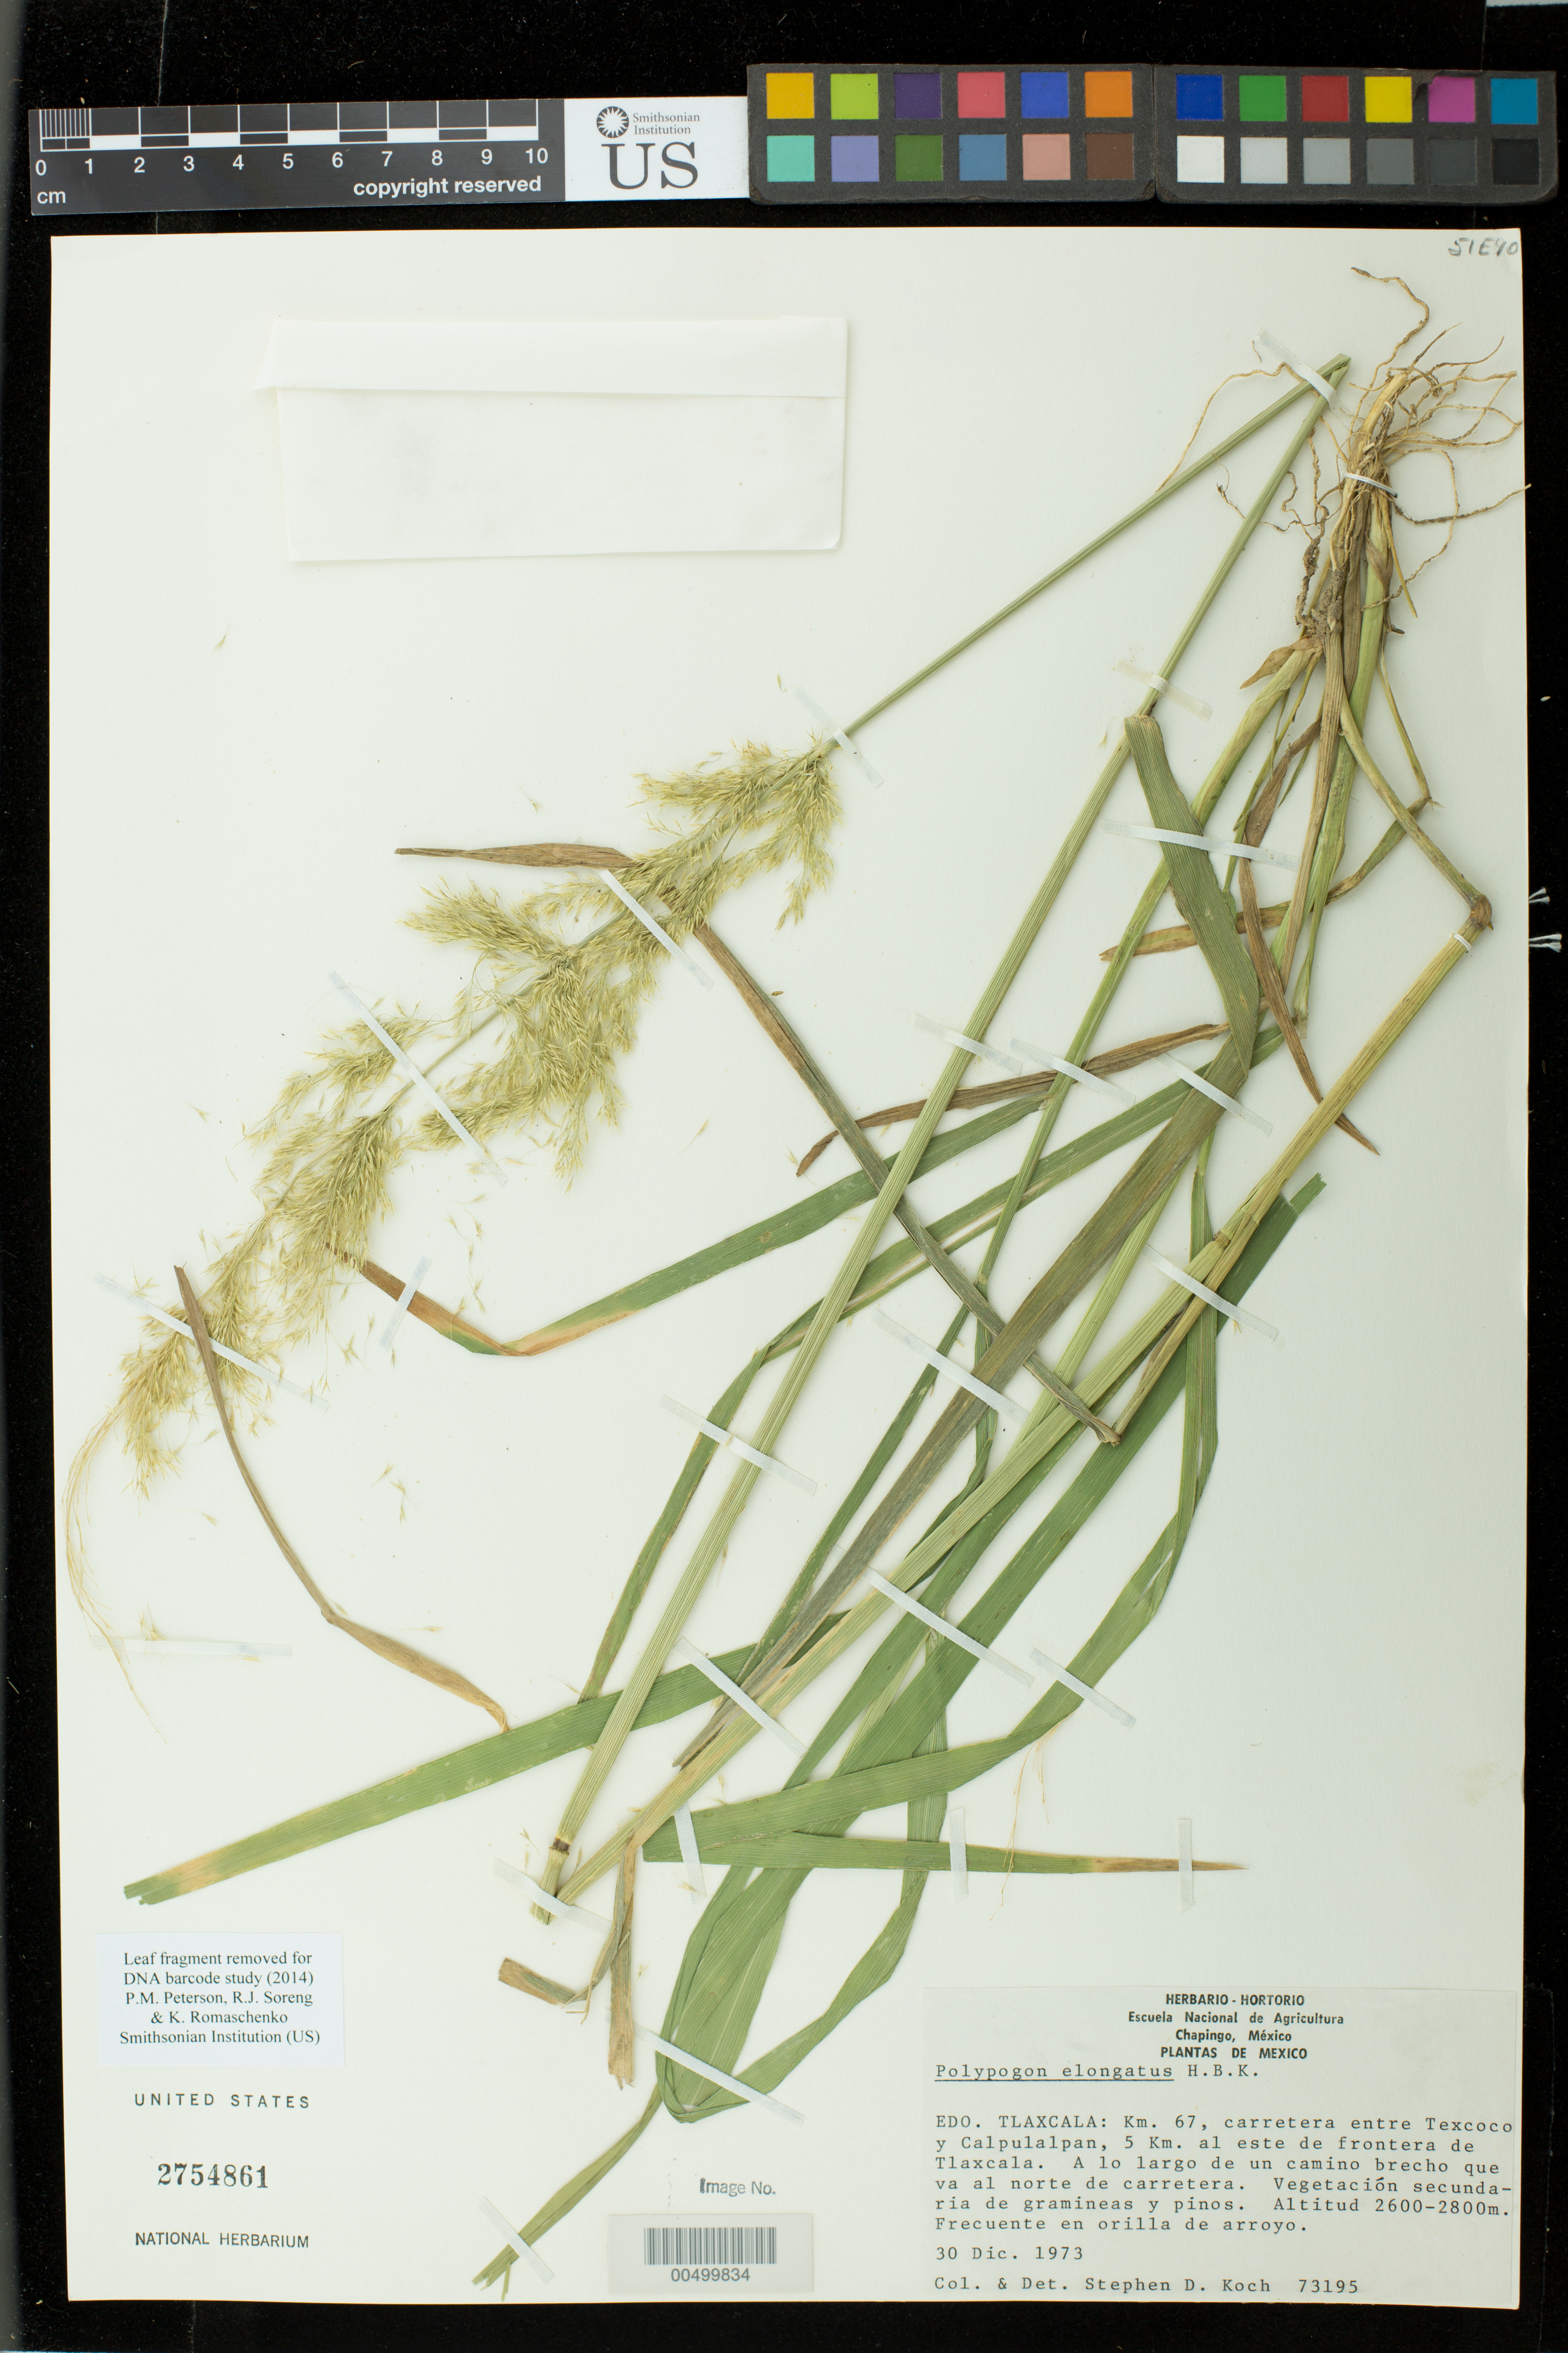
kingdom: Plantae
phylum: Tracheophyta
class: Liliopsida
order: Poales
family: Poaceae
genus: Polypogon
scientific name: Polypogon elongatus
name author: Kunth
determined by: Koch, S. D.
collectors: S. D. Koch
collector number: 73195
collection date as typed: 30 Dec 1973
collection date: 1973-12-30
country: Mexico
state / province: Tlaxcala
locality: Km 67, hwy between Texcoco & Calpulalpan, 5 km E of the border of Tlaxcala, along a brecho rd that goes N of the hwy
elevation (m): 2600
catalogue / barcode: US 2754861